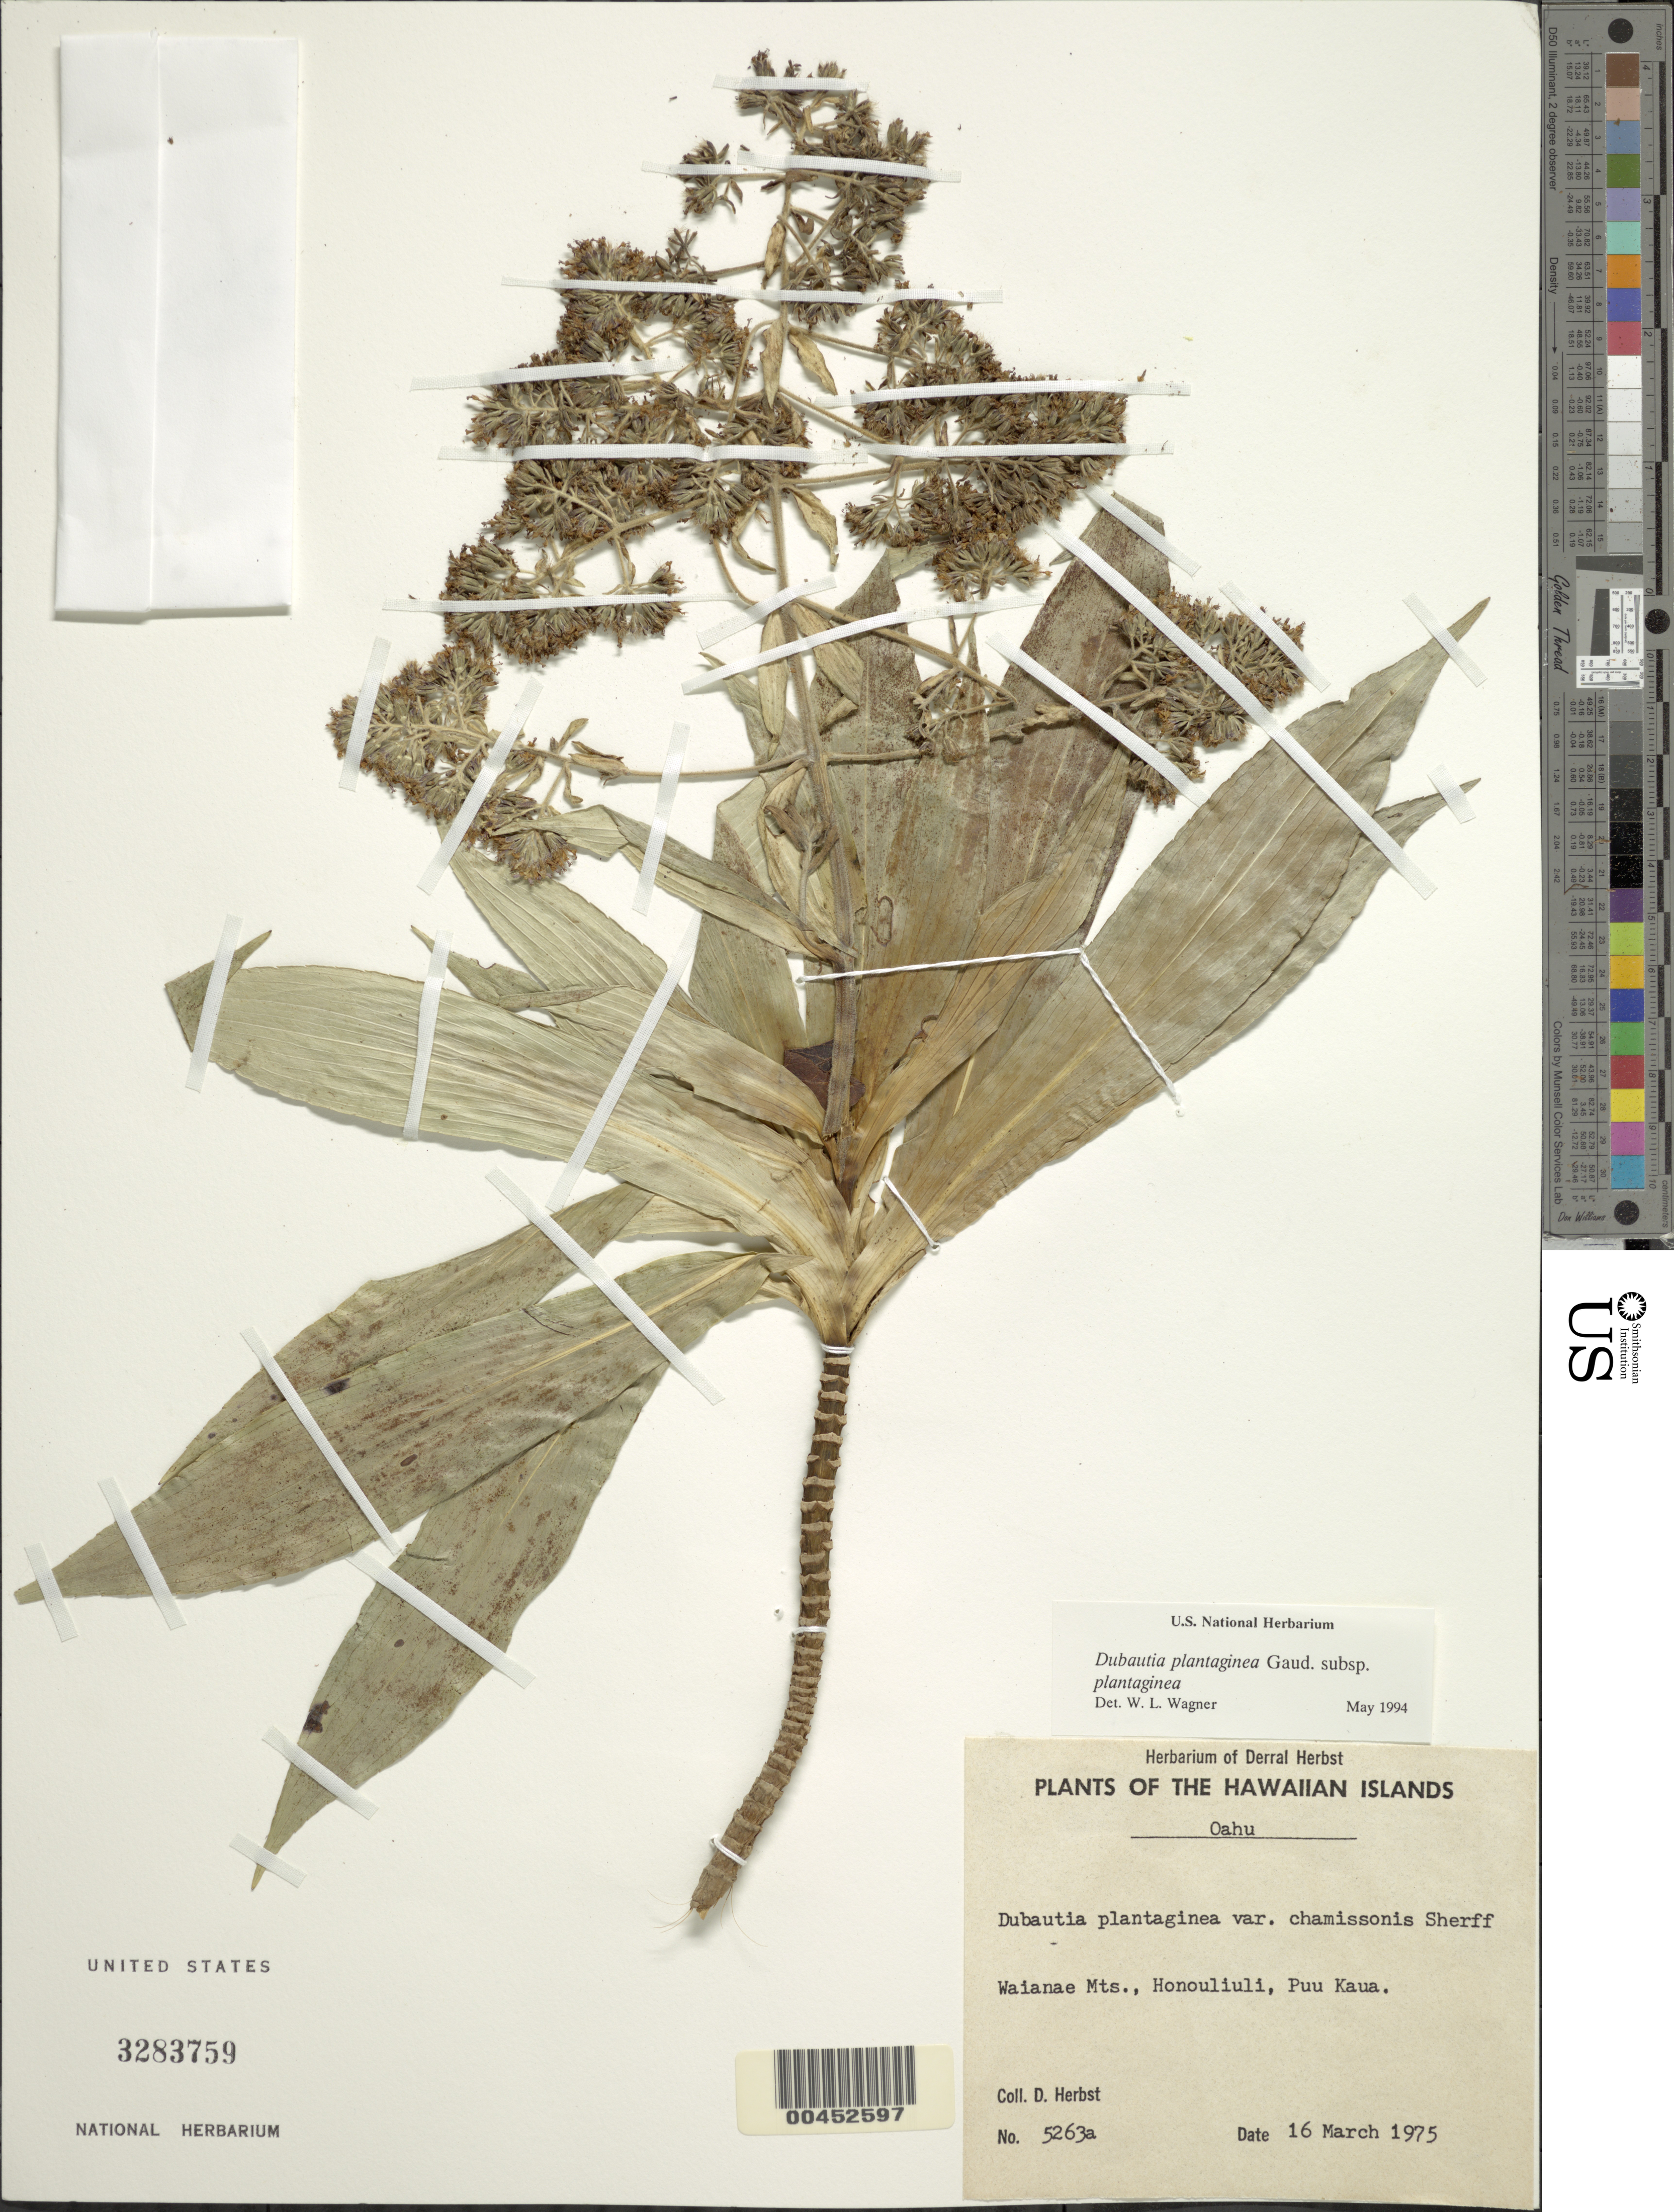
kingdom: Plantae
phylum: Tracheophyta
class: Magnoliopsida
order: Asterales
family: Asteraceae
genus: Dubautia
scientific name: Dubautia plantaginea subsp. plantaginea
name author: Gaudich.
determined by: Wagner, W. L., (BOT), Smithsonian Institution - National Museum of Natural History (UNITED STATES)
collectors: D. R. Herbst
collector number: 5263a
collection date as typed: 16 Mar 1975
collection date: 1975-03-16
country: United States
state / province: Hawaii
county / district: Honolulu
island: Oahu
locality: Waianae Mts., Honouliuli, Puu Kaua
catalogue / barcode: US 3283759